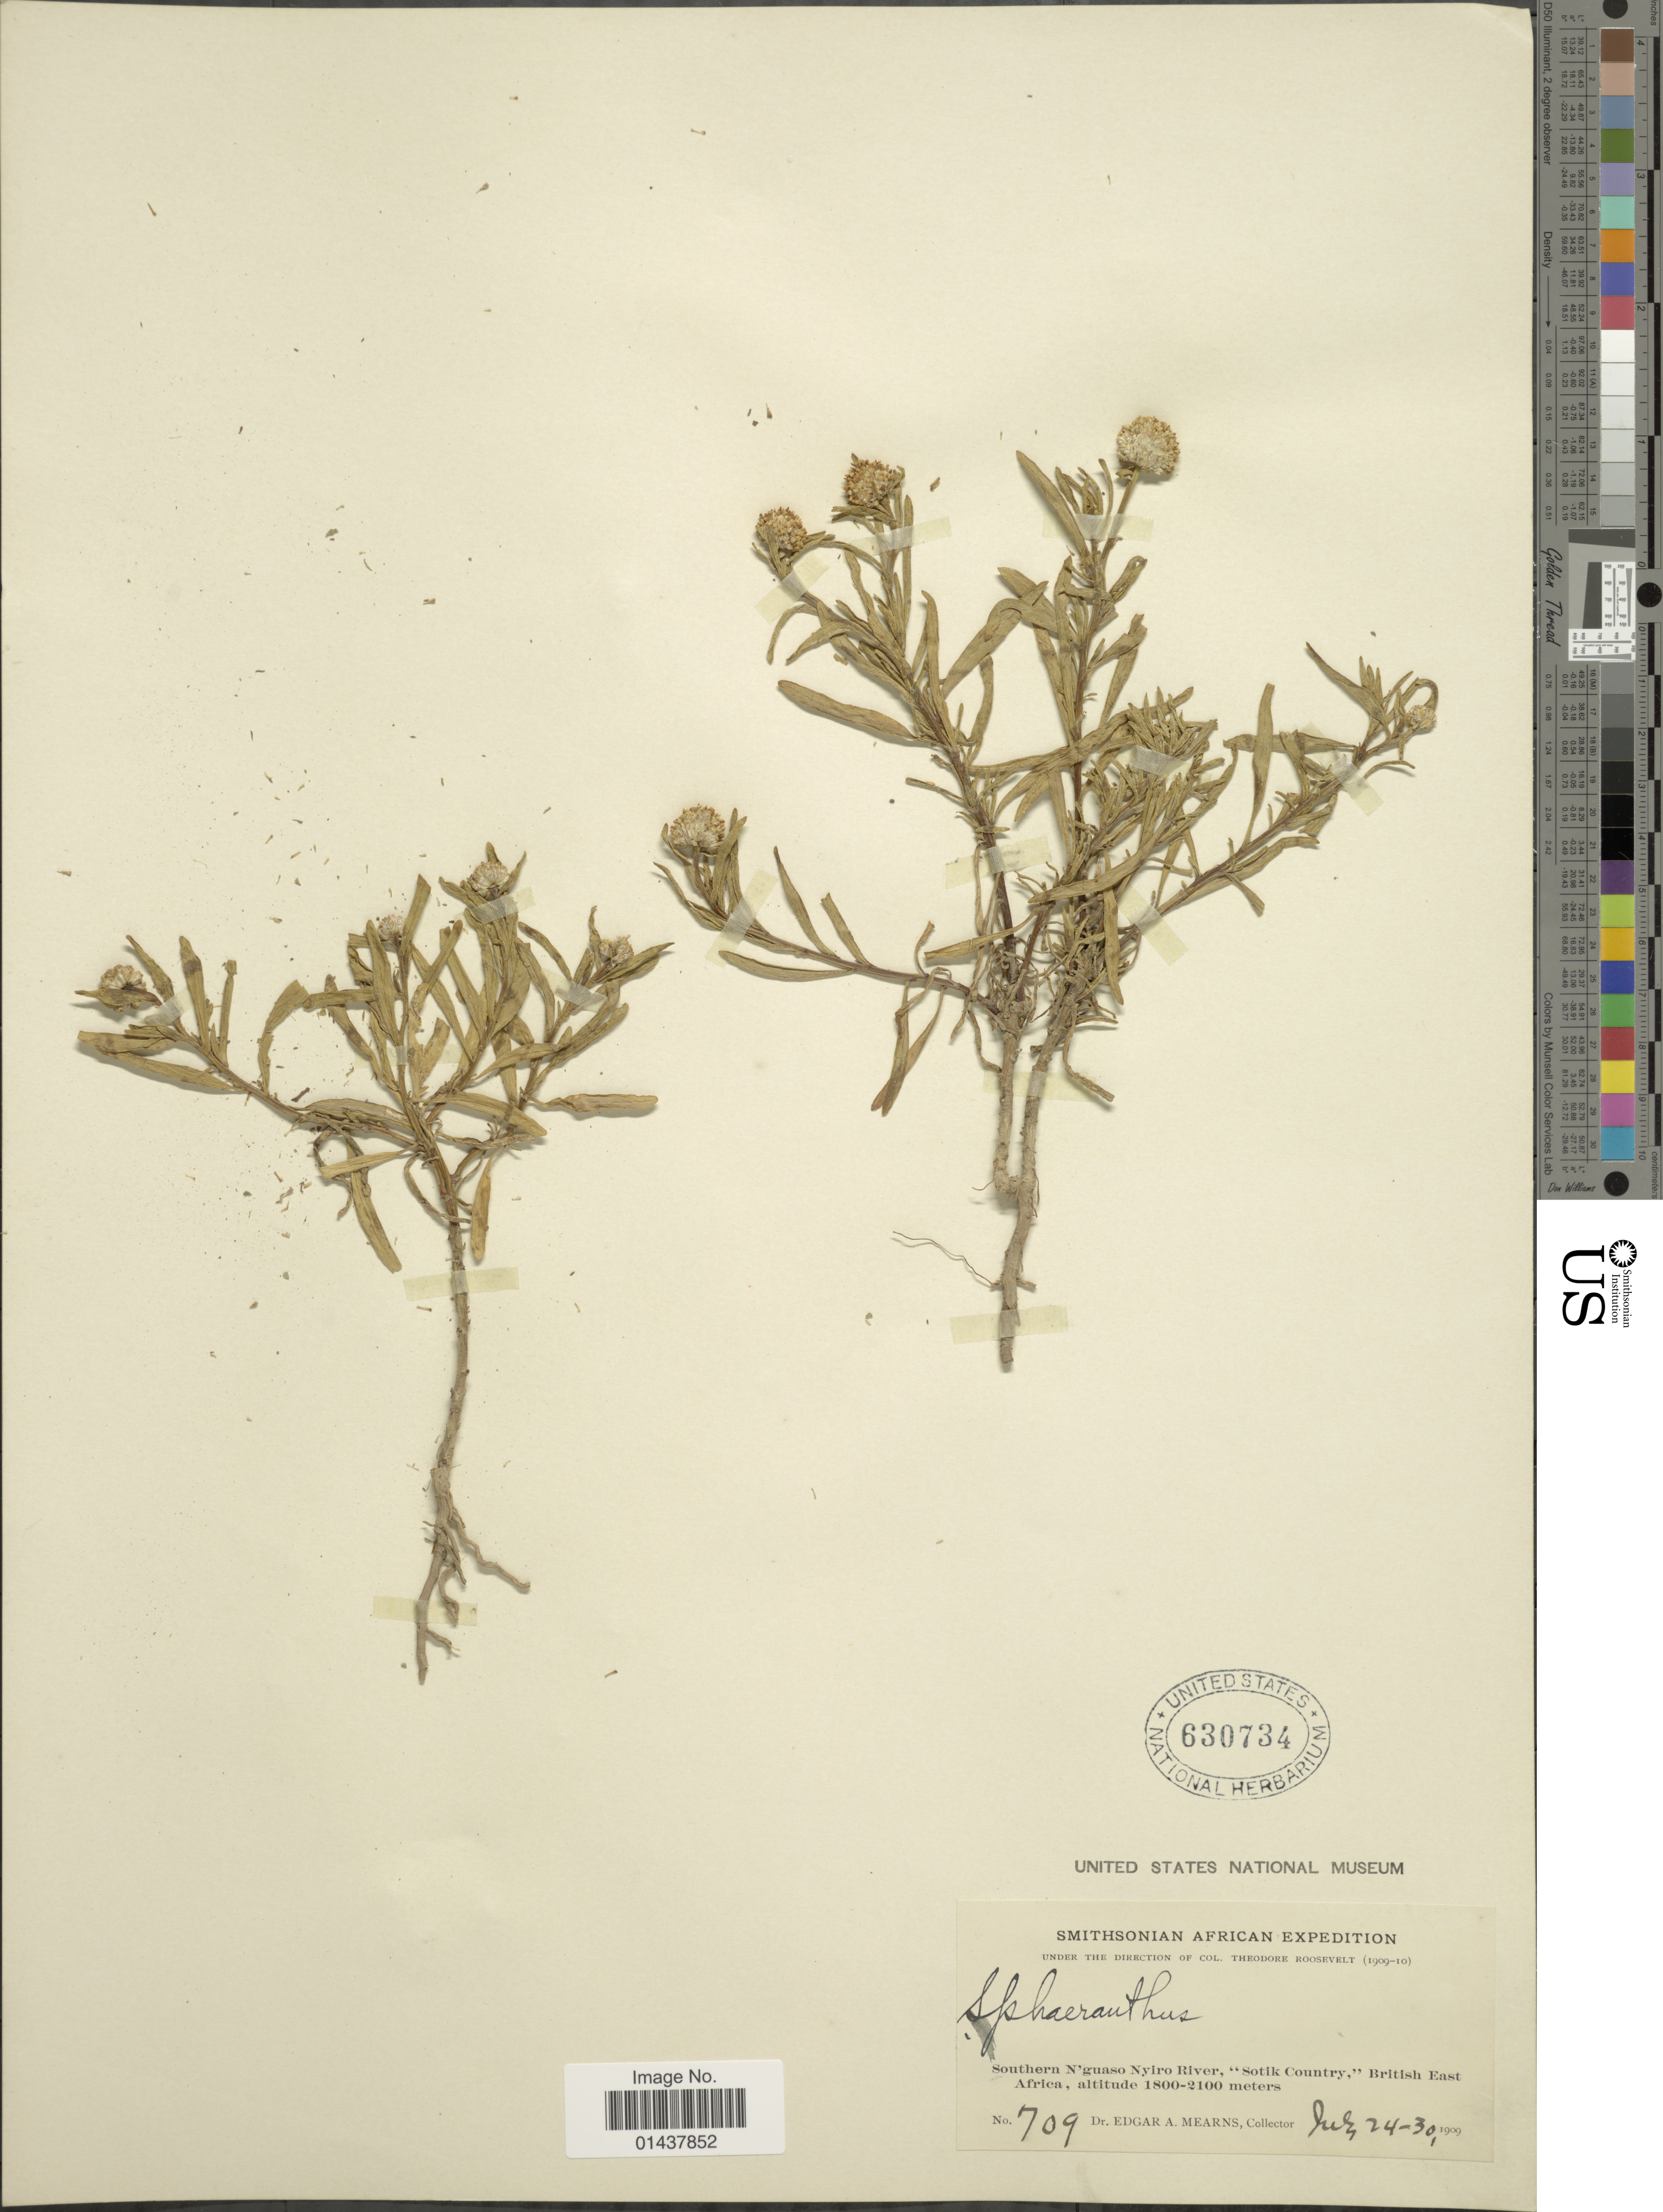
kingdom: Plantae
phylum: Tracheophyta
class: Magnoliopsida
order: Asterales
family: Asteraceae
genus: Sphaeranthus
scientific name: Sphaeranthus sp.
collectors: E. A. Mearns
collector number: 709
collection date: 1909-07-24/1909-07-30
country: Kenya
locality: Southern N'guaso Nyro River, "Sotik Country, " British East Africa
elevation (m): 1800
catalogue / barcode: US 630734